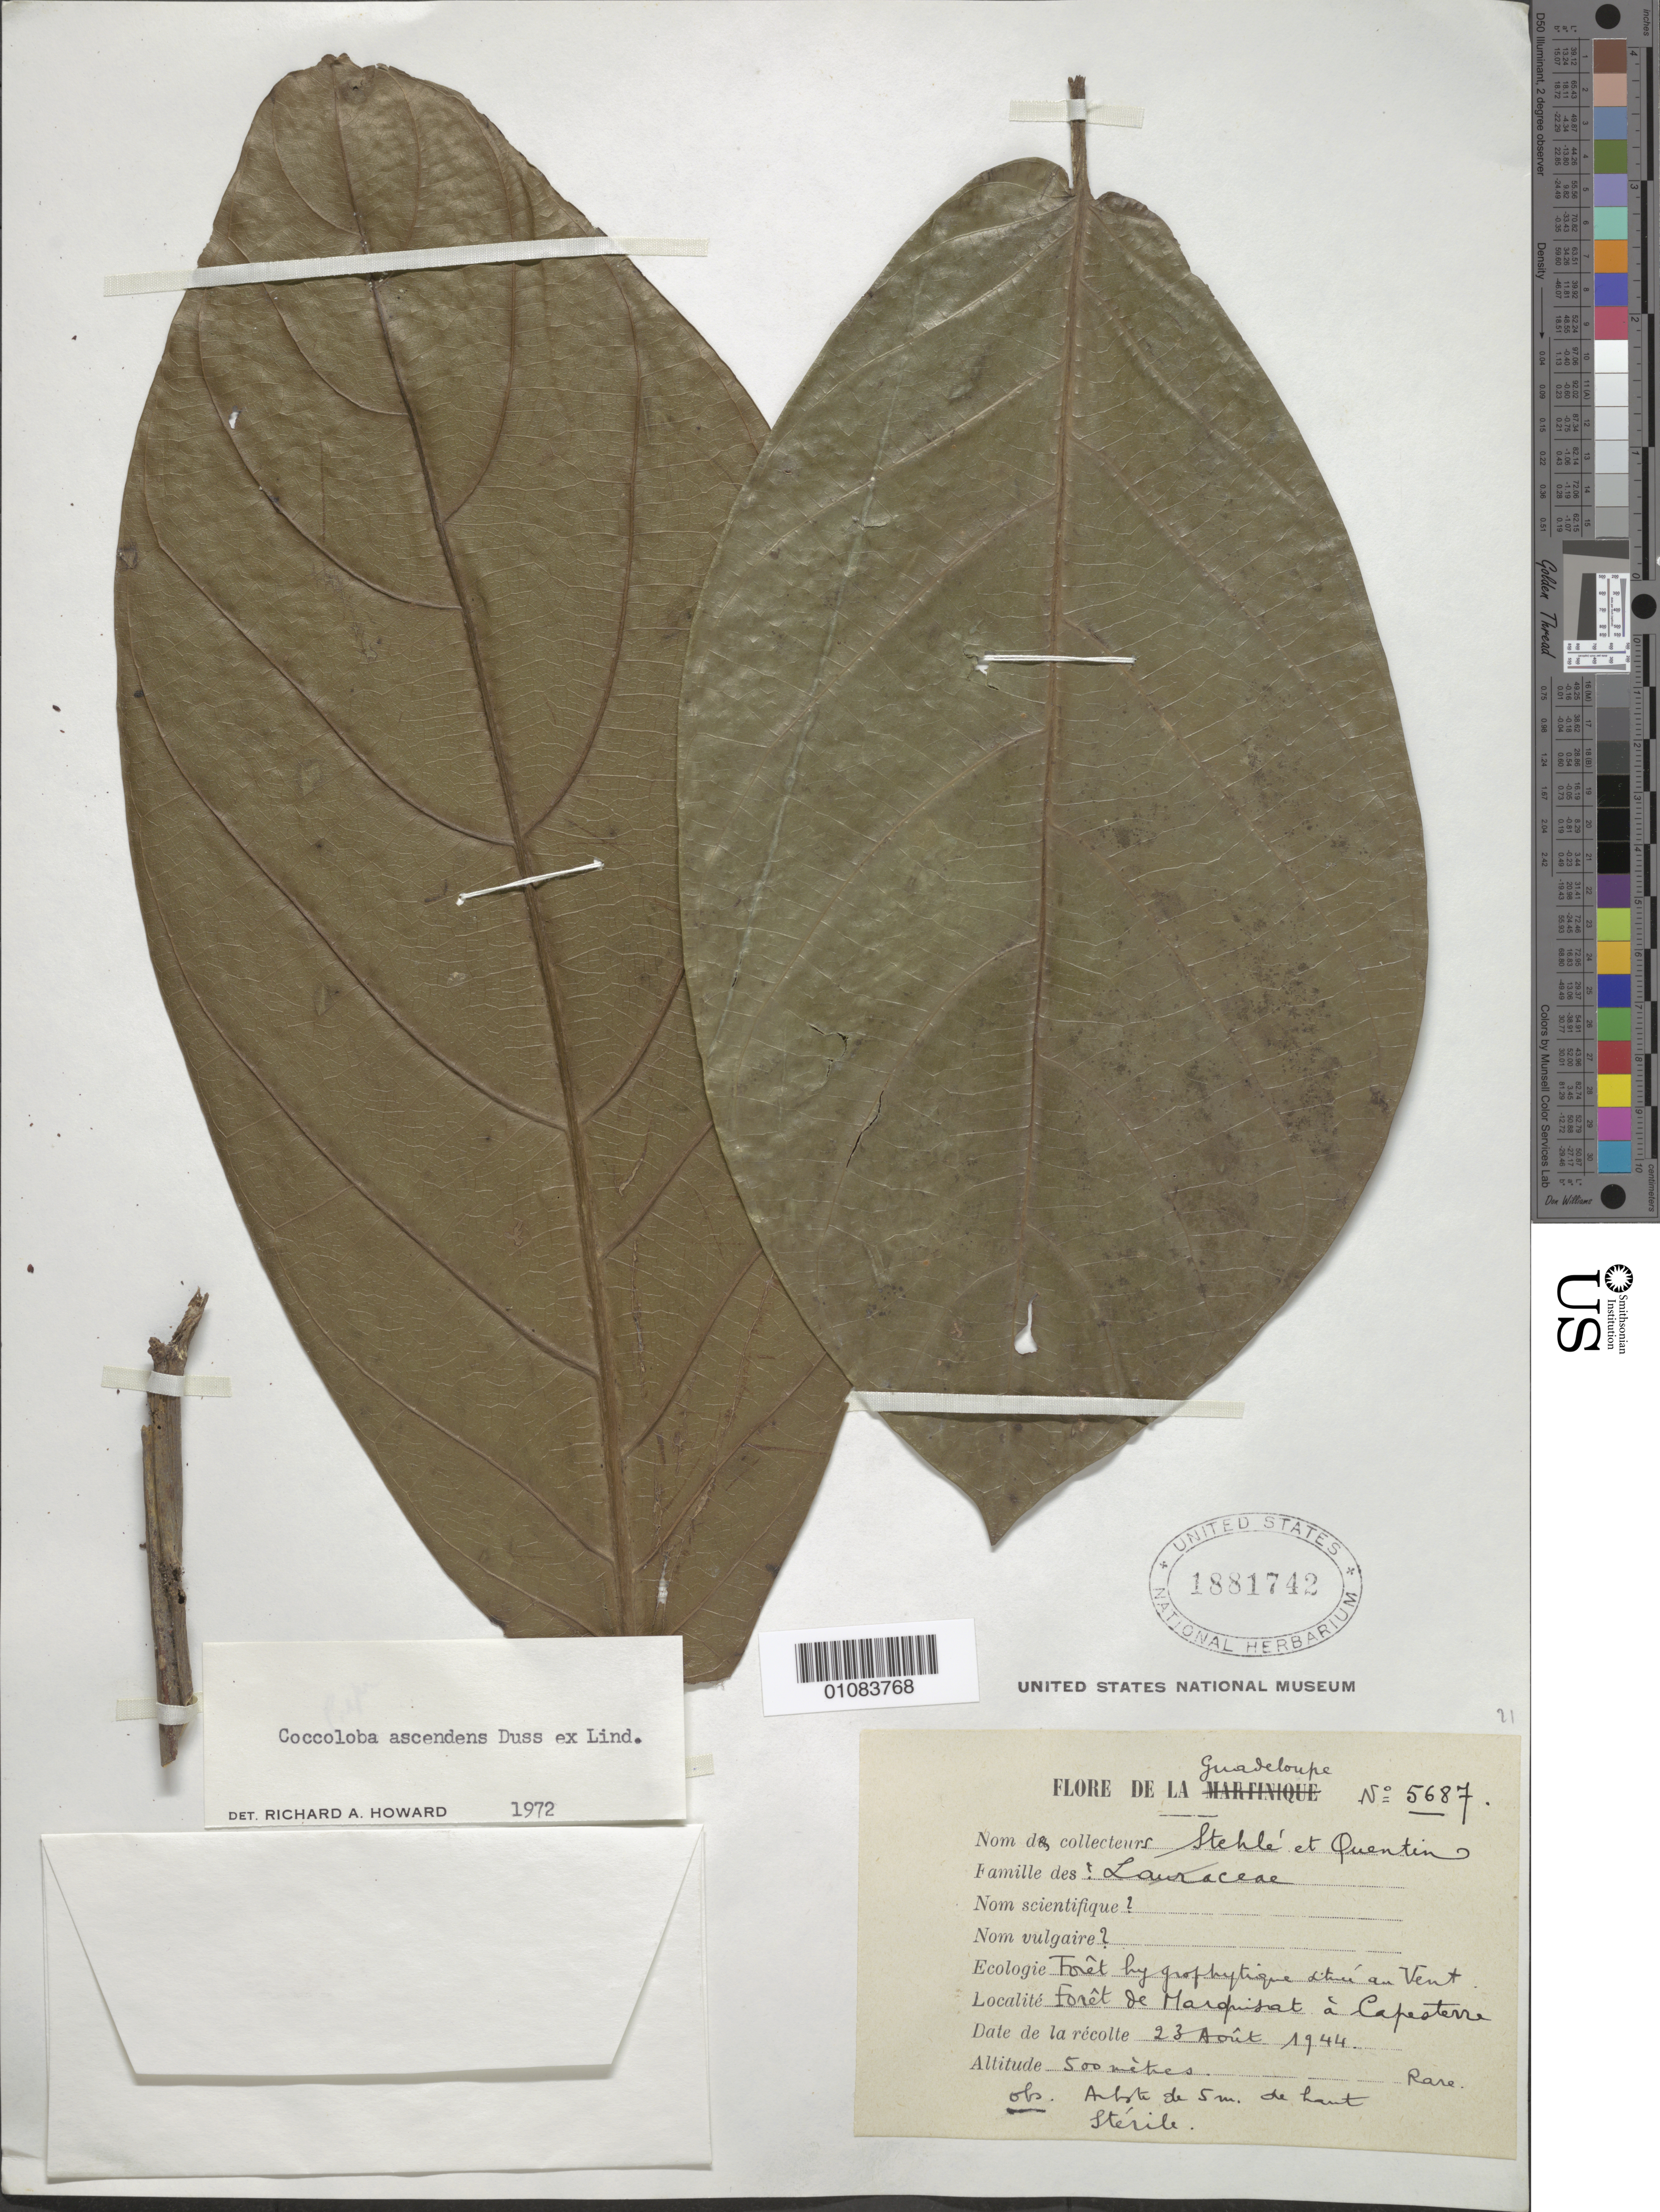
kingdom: Plantae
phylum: Tracheophyta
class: Magnoliopsida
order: Caryophyllales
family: Polygonaceae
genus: Coccoloba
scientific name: Coccoloba ascendens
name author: Duss ex Lindau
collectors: H. Stehlé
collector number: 5687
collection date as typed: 23 Aug 1944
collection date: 1944-08-23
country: Guadeloupe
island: Basse Terre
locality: Foret de Marquisat a Capesterre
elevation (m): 500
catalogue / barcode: US 1881742